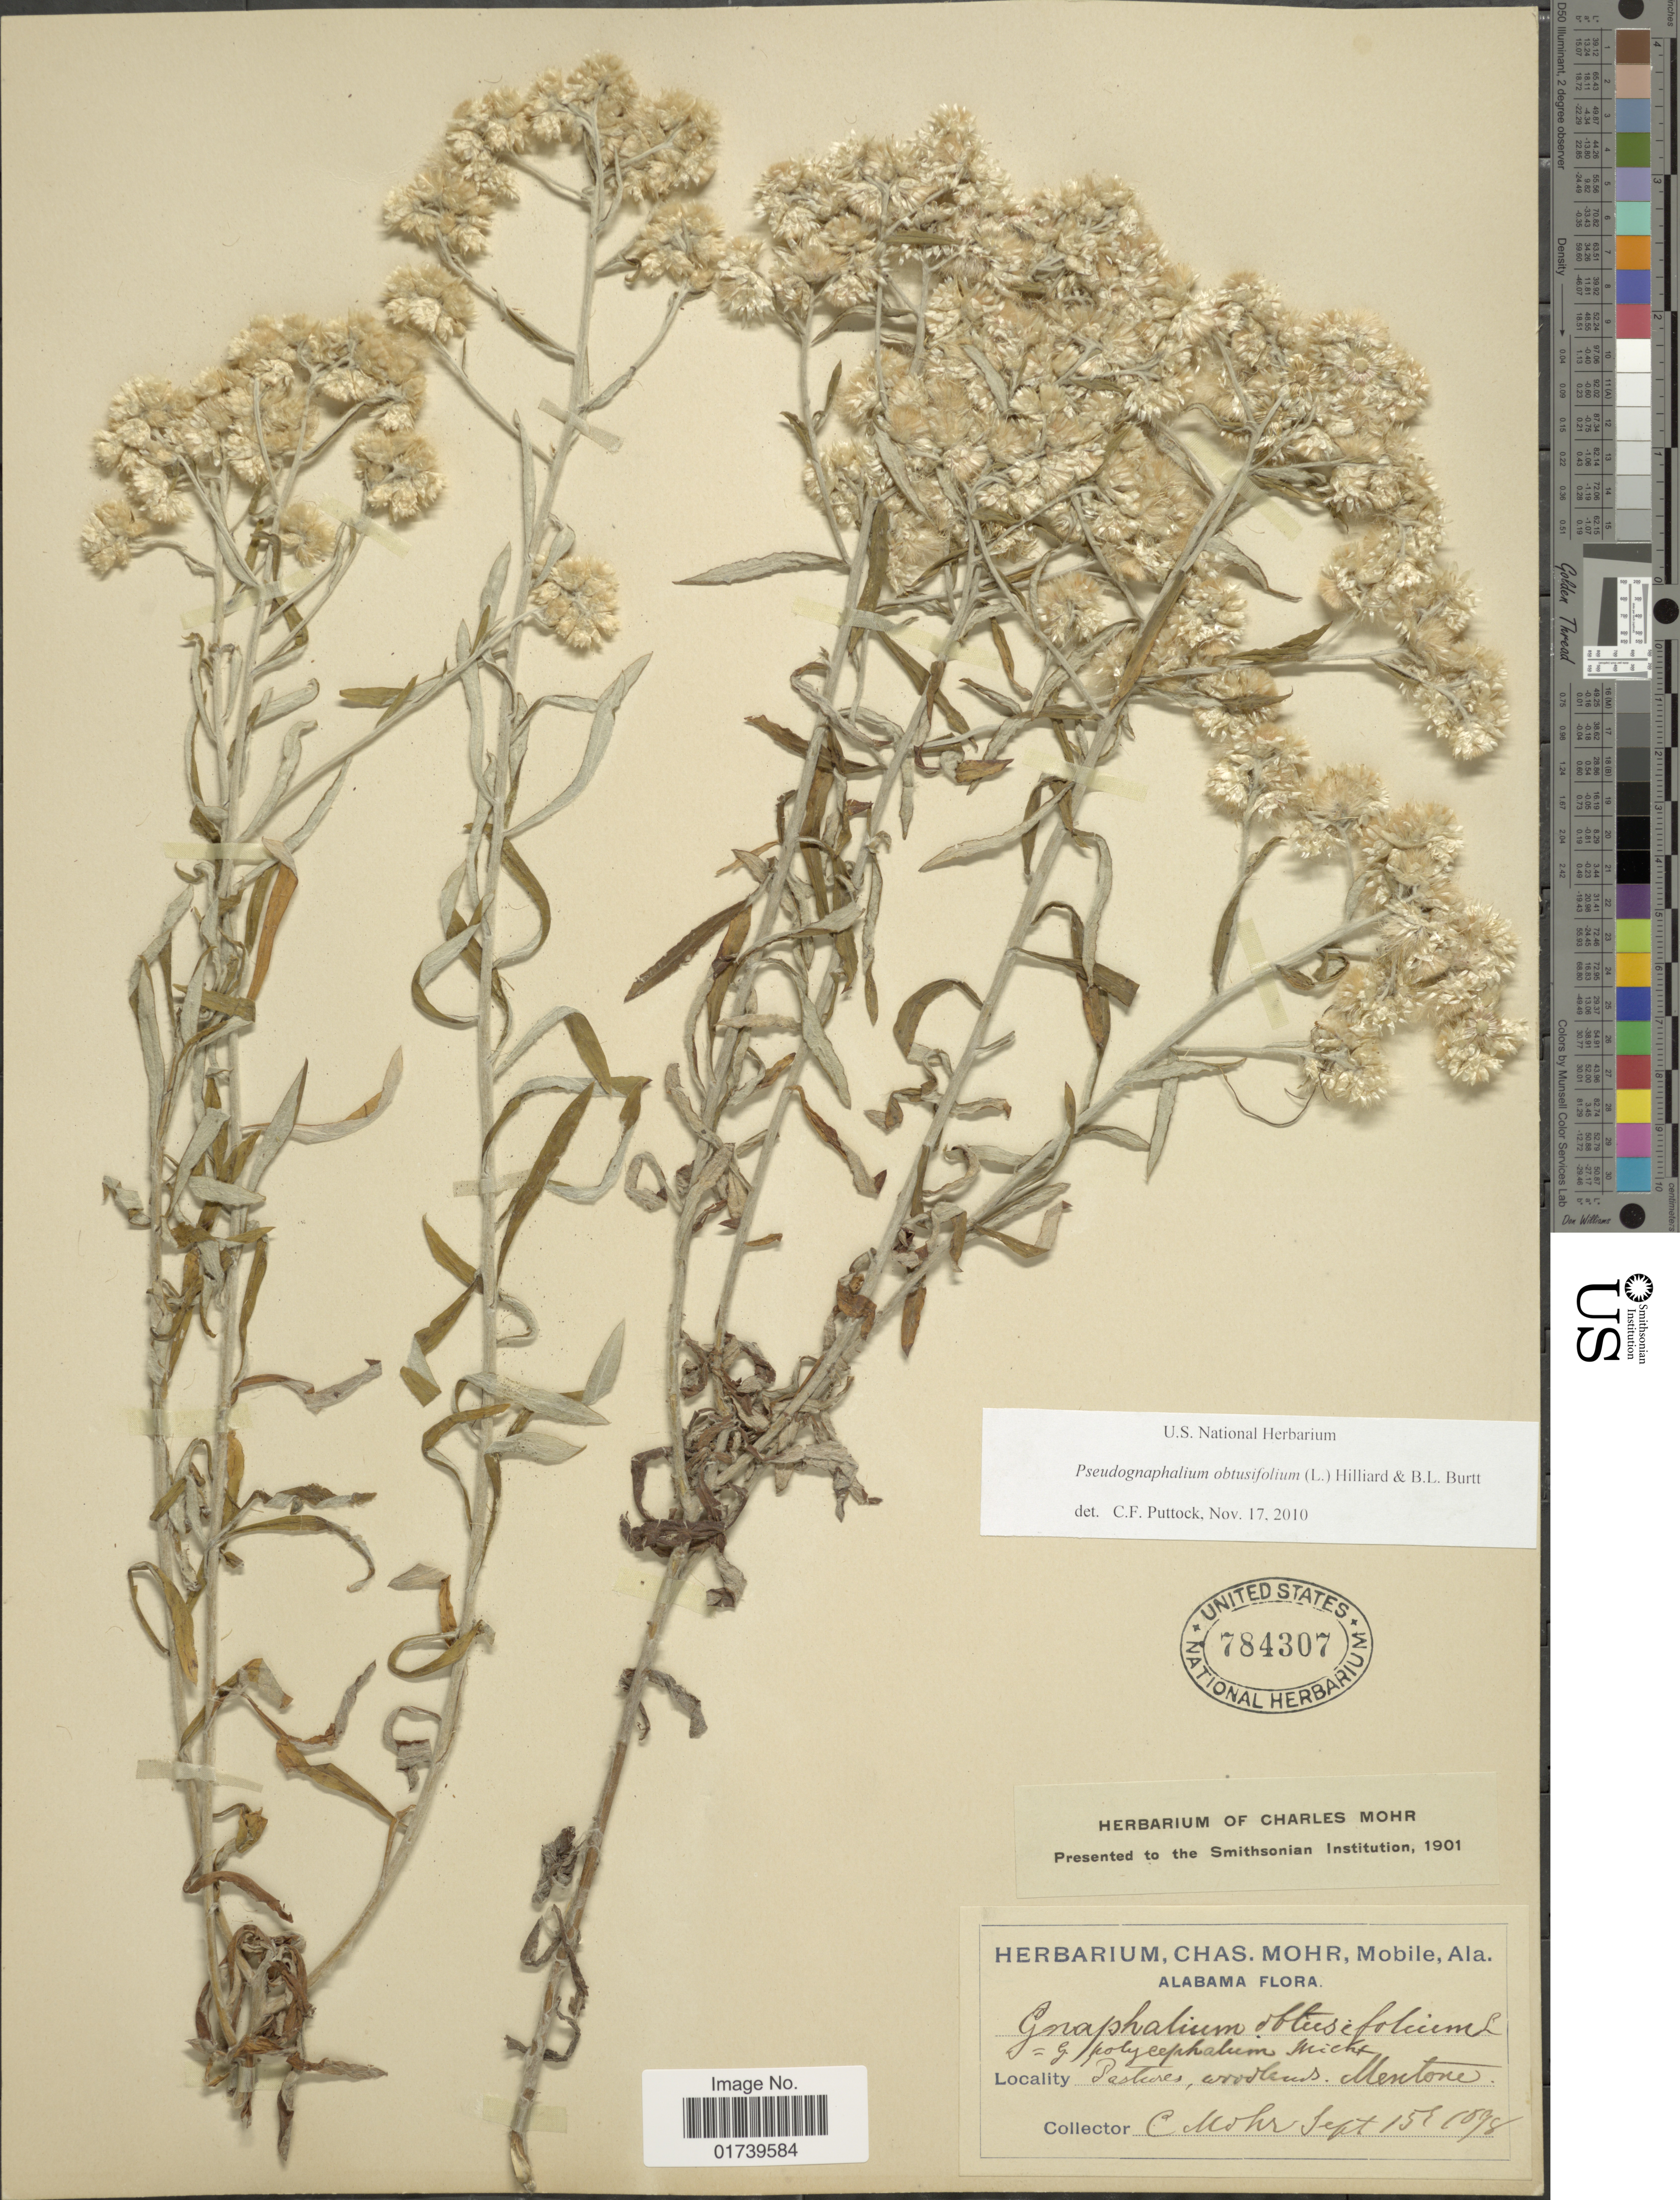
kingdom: Plantae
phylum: Tracheophyta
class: Magnoliopsida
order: Asterales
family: Asteraceae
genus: Pseudognaphalium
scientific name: Pseudognaphalium obtusifolium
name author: (L.) Hilliard & B.L. Burtt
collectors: Mohr, C. T. (herbarium)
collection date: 1898-09-15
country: United States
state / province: Alabama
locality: Pastures, woodlands, Mentone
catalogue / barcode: US 784307